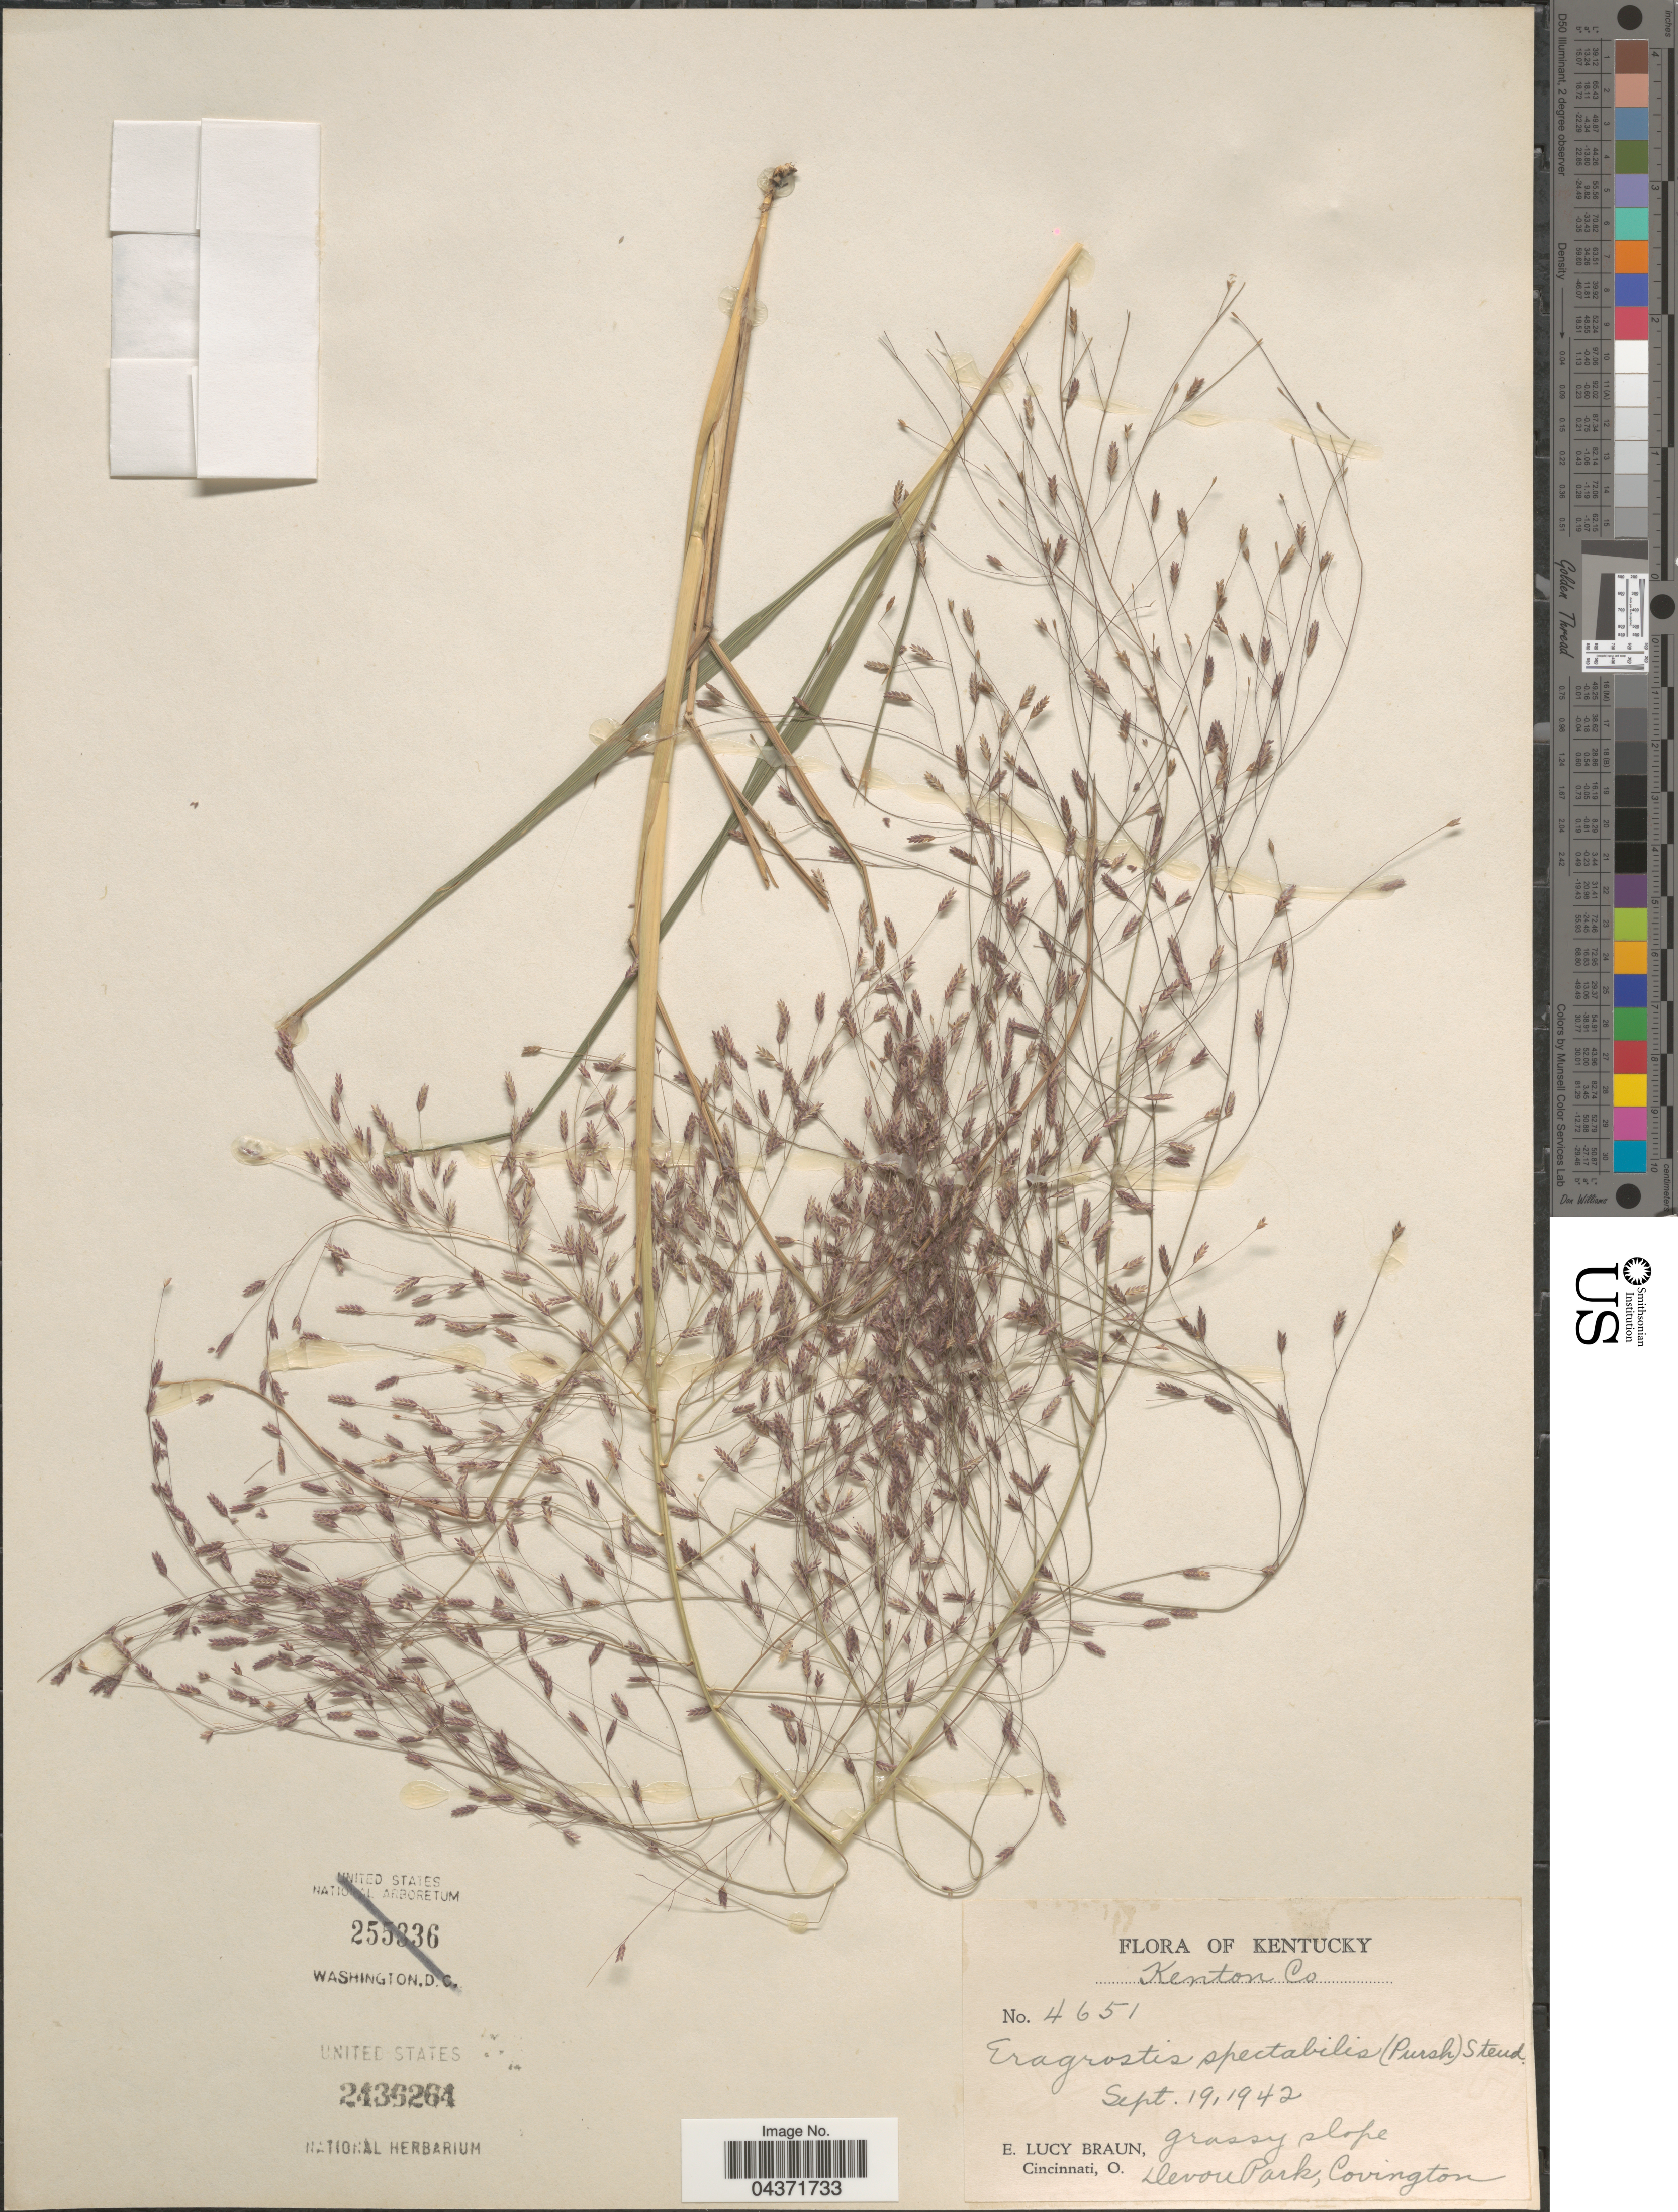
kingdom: Plantae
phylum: Tracheophyta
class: Liliopsida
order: Poales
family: Poaceae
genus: Eragrostis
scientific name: Eragrostis spectabilis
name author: (Pursh) Steud.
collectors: E. L. Braun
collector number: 4651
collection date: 1942-09-19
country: United States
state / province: Kentucky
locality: Kenton Co. Devou Park, Covington.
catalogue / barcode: US 2436264